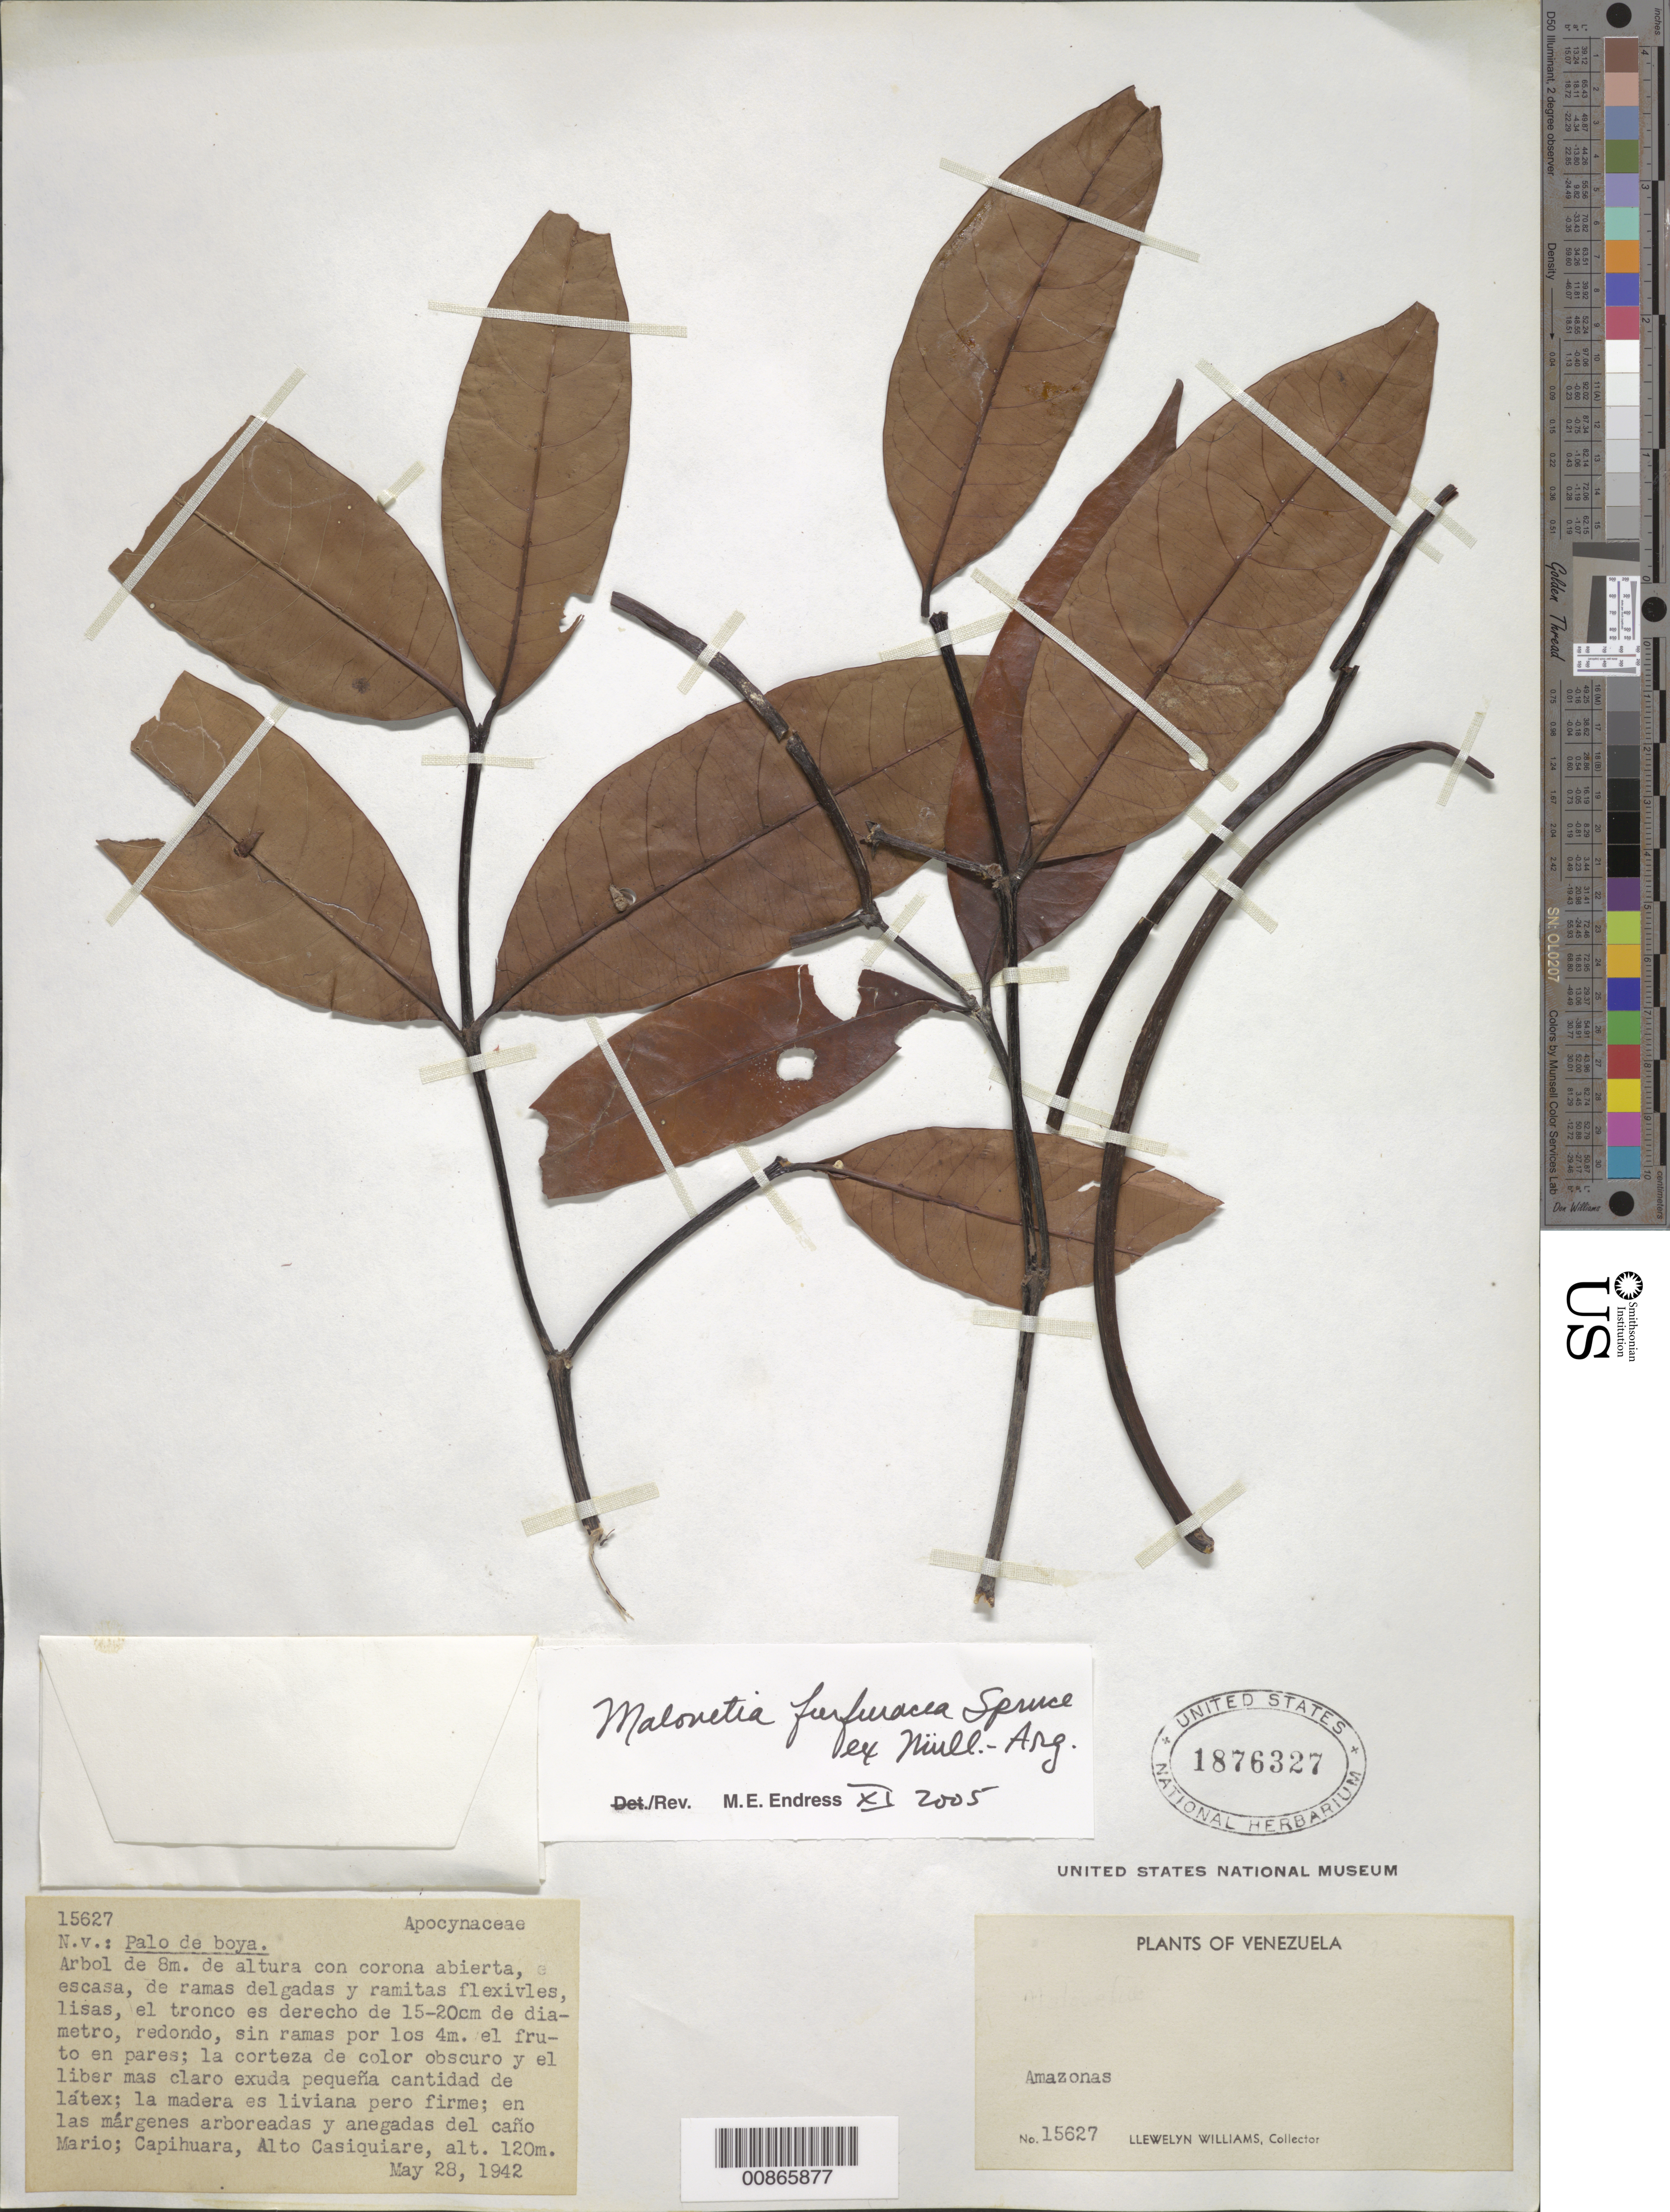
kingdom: Plantae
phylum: Tracheophyta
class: Magnoliopsida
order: Gentianales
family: Apocynaceae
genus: Malouetia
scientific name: Malouetia furfuracea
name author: Benth. ex Müll. Arg.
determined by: Endress, Mary E.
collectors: Ll. Williams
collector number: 15627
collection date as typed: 28-May-42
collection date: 1942-05-28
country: Venezuela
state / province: Amazonas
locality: Capihuara, Alto Casiquiare, Caño Marío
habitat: Margen arboreada y anegada del cano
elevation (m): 120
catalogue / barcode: US 1876327